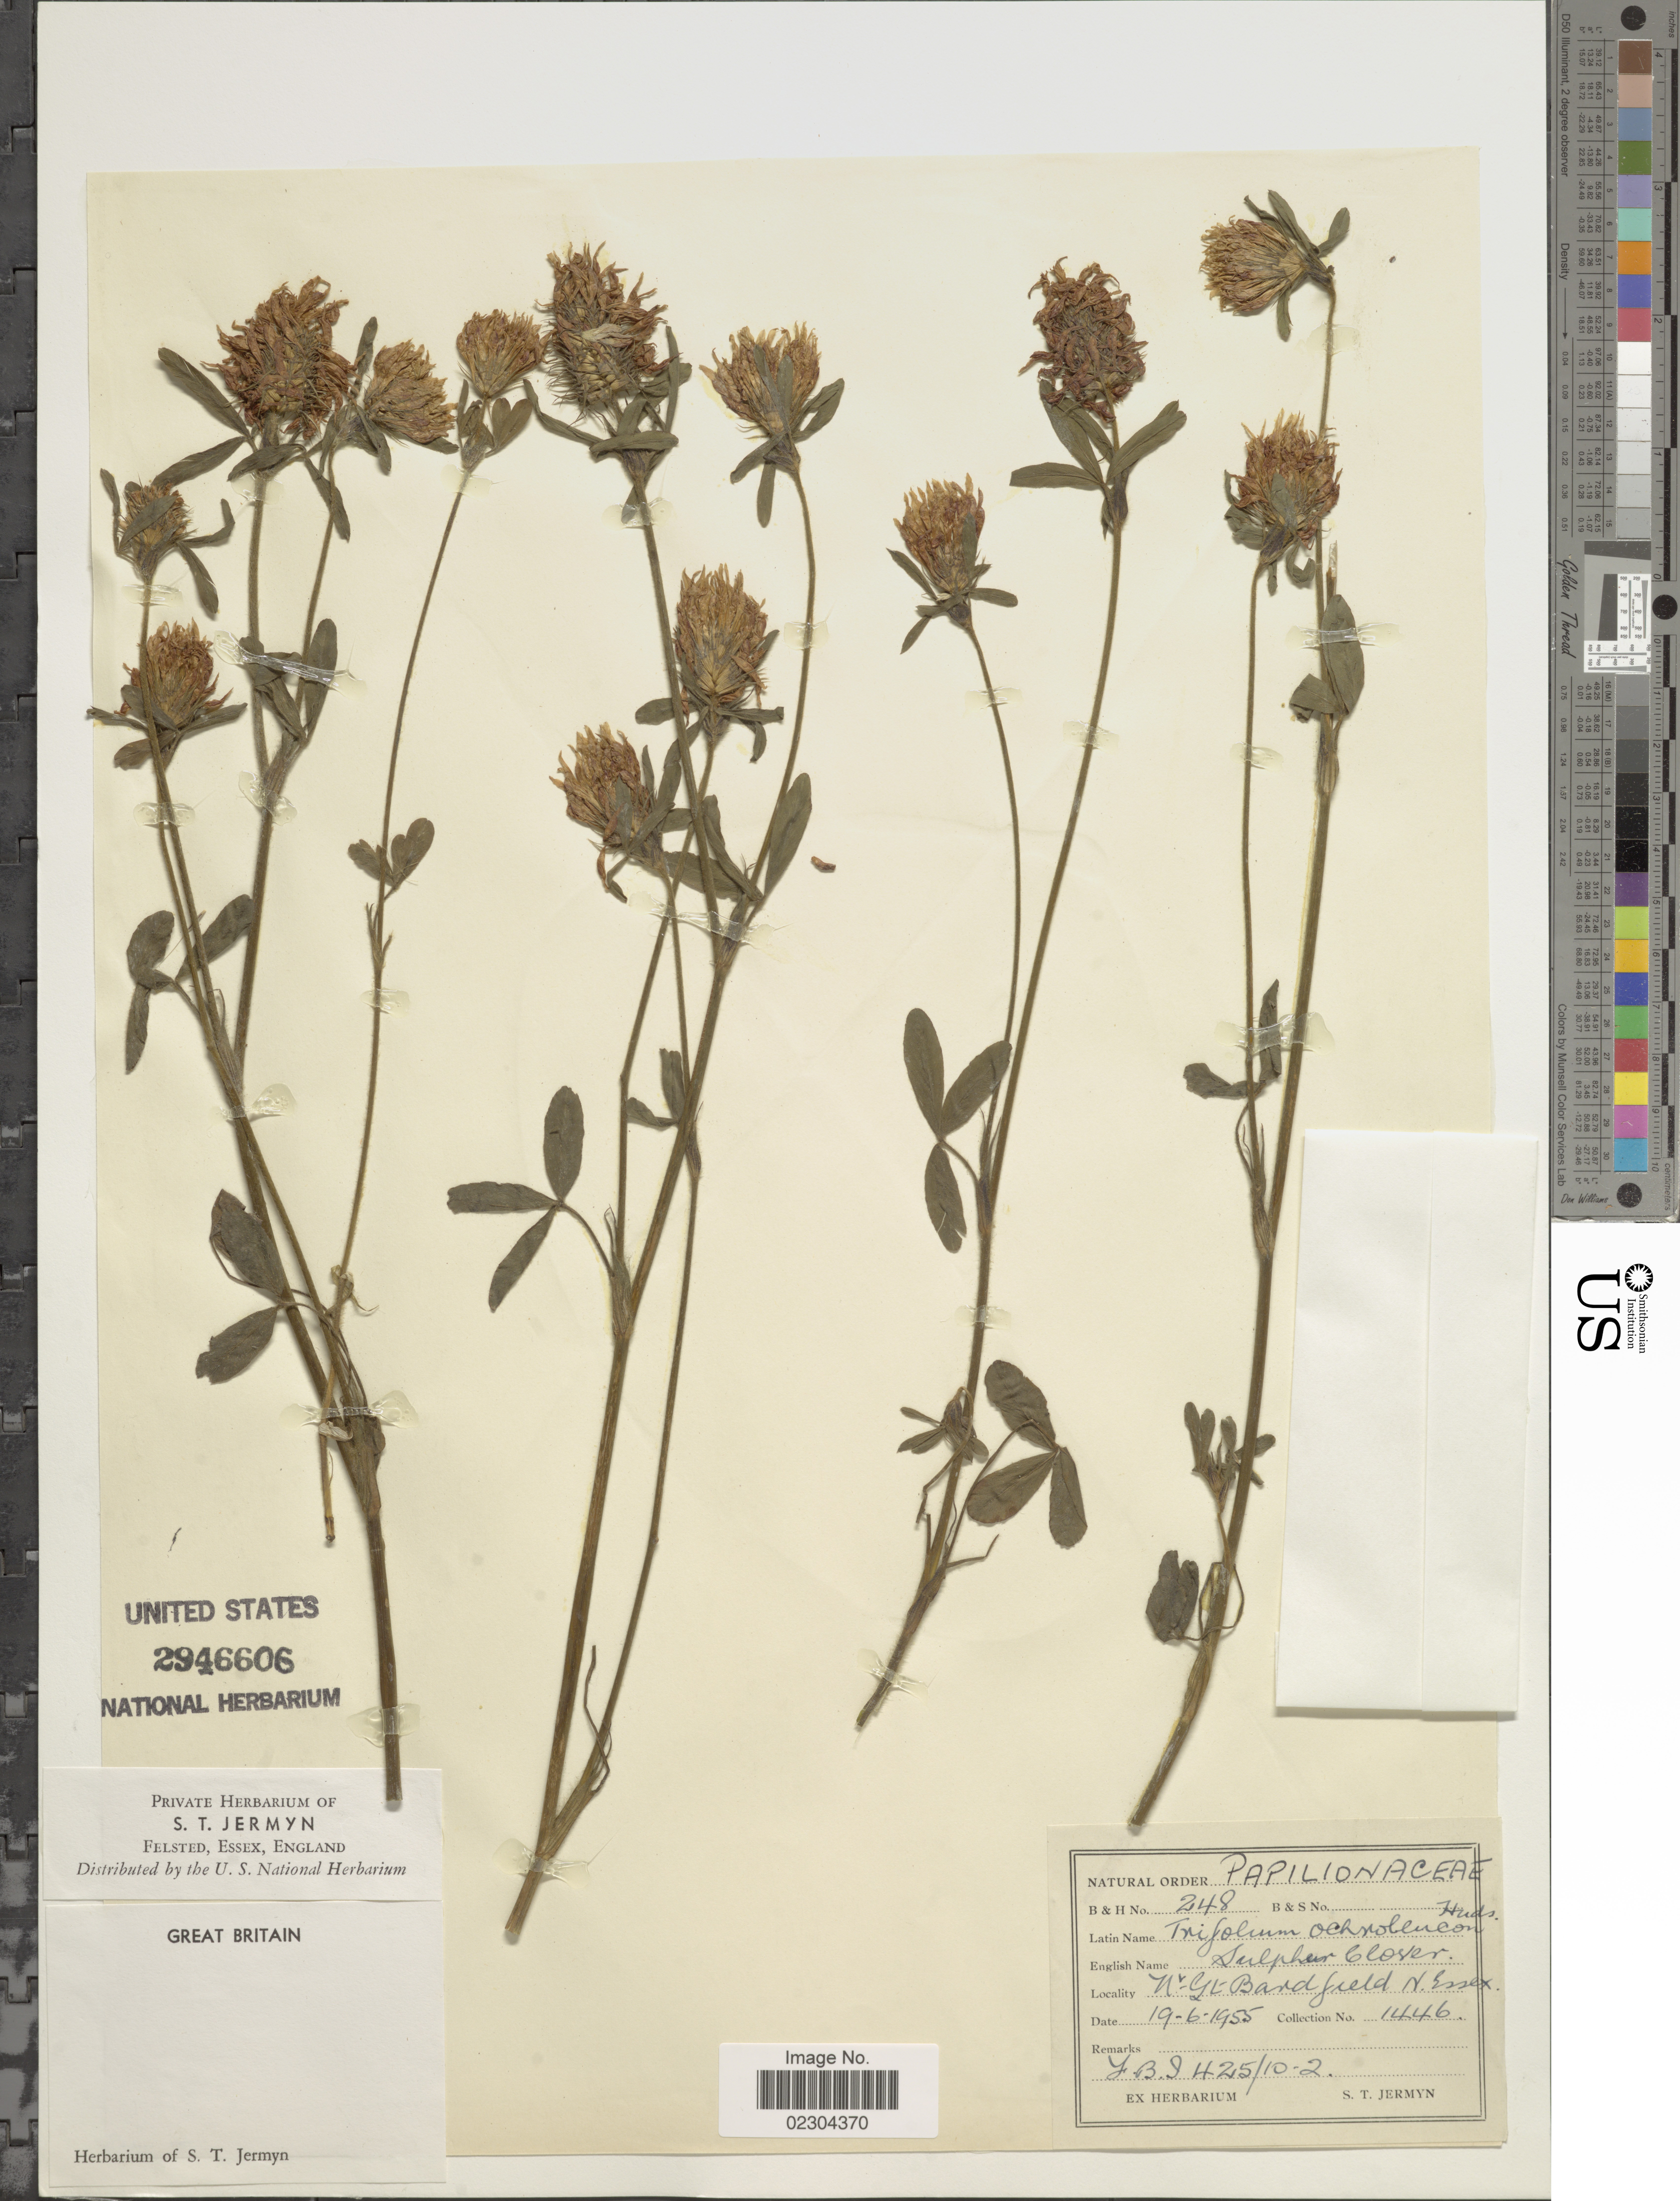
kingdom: Plantae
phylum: Tracheophyta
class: Magnoliopsida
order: Fabales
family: Fabaceae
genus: Trifolium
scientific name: Trifolium ochroleucon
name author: Huds.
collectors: ex herb. S. T. Jermyn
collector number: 1446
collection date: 1955-06-19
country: United Kingdom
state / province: England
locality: Great Britain, Nr. Gt. Bardfield N. Essex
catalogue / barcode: US 2946606